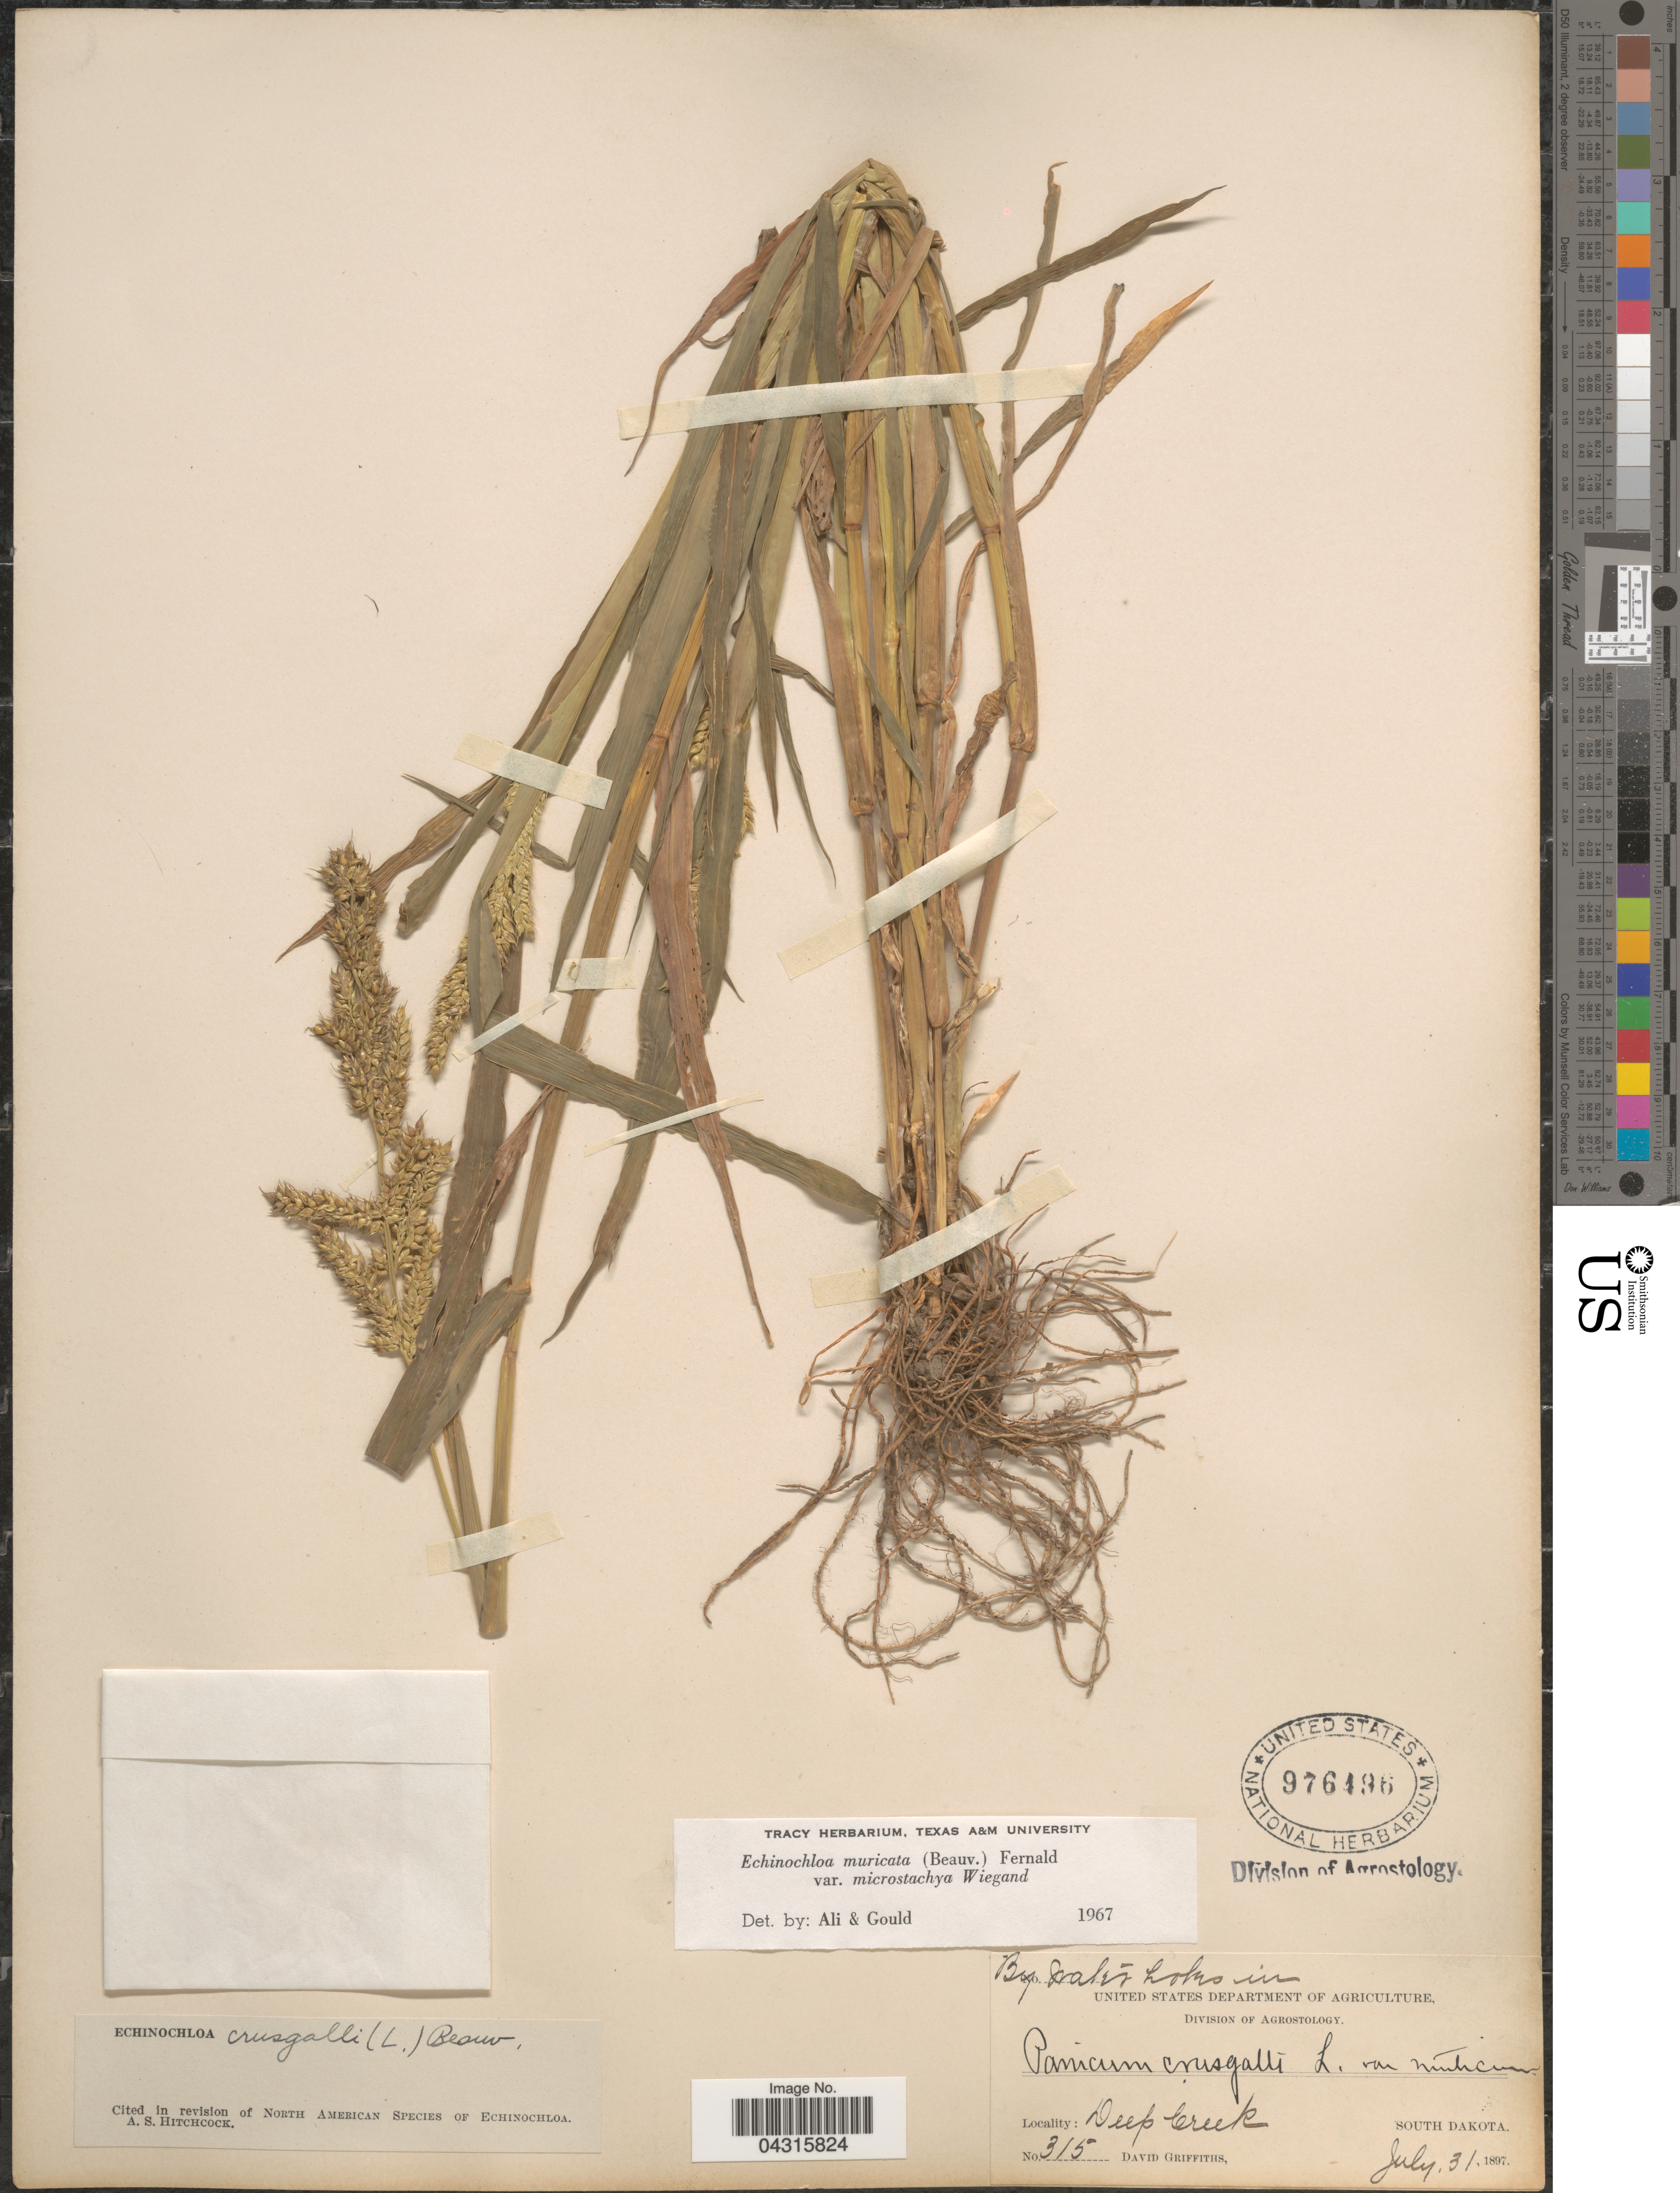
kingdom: Plantae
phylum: Tracheophyta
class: Liliopsida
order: Poales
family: Poaceae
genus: Echinochloa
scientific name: Echinochloa muricata var. microstachya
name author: Wiegand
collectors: D. Griffiths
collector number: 315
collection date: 1897-07-31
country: United States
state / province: South Dakota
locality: By water holes in Deep Creek.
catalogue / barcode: US 976496